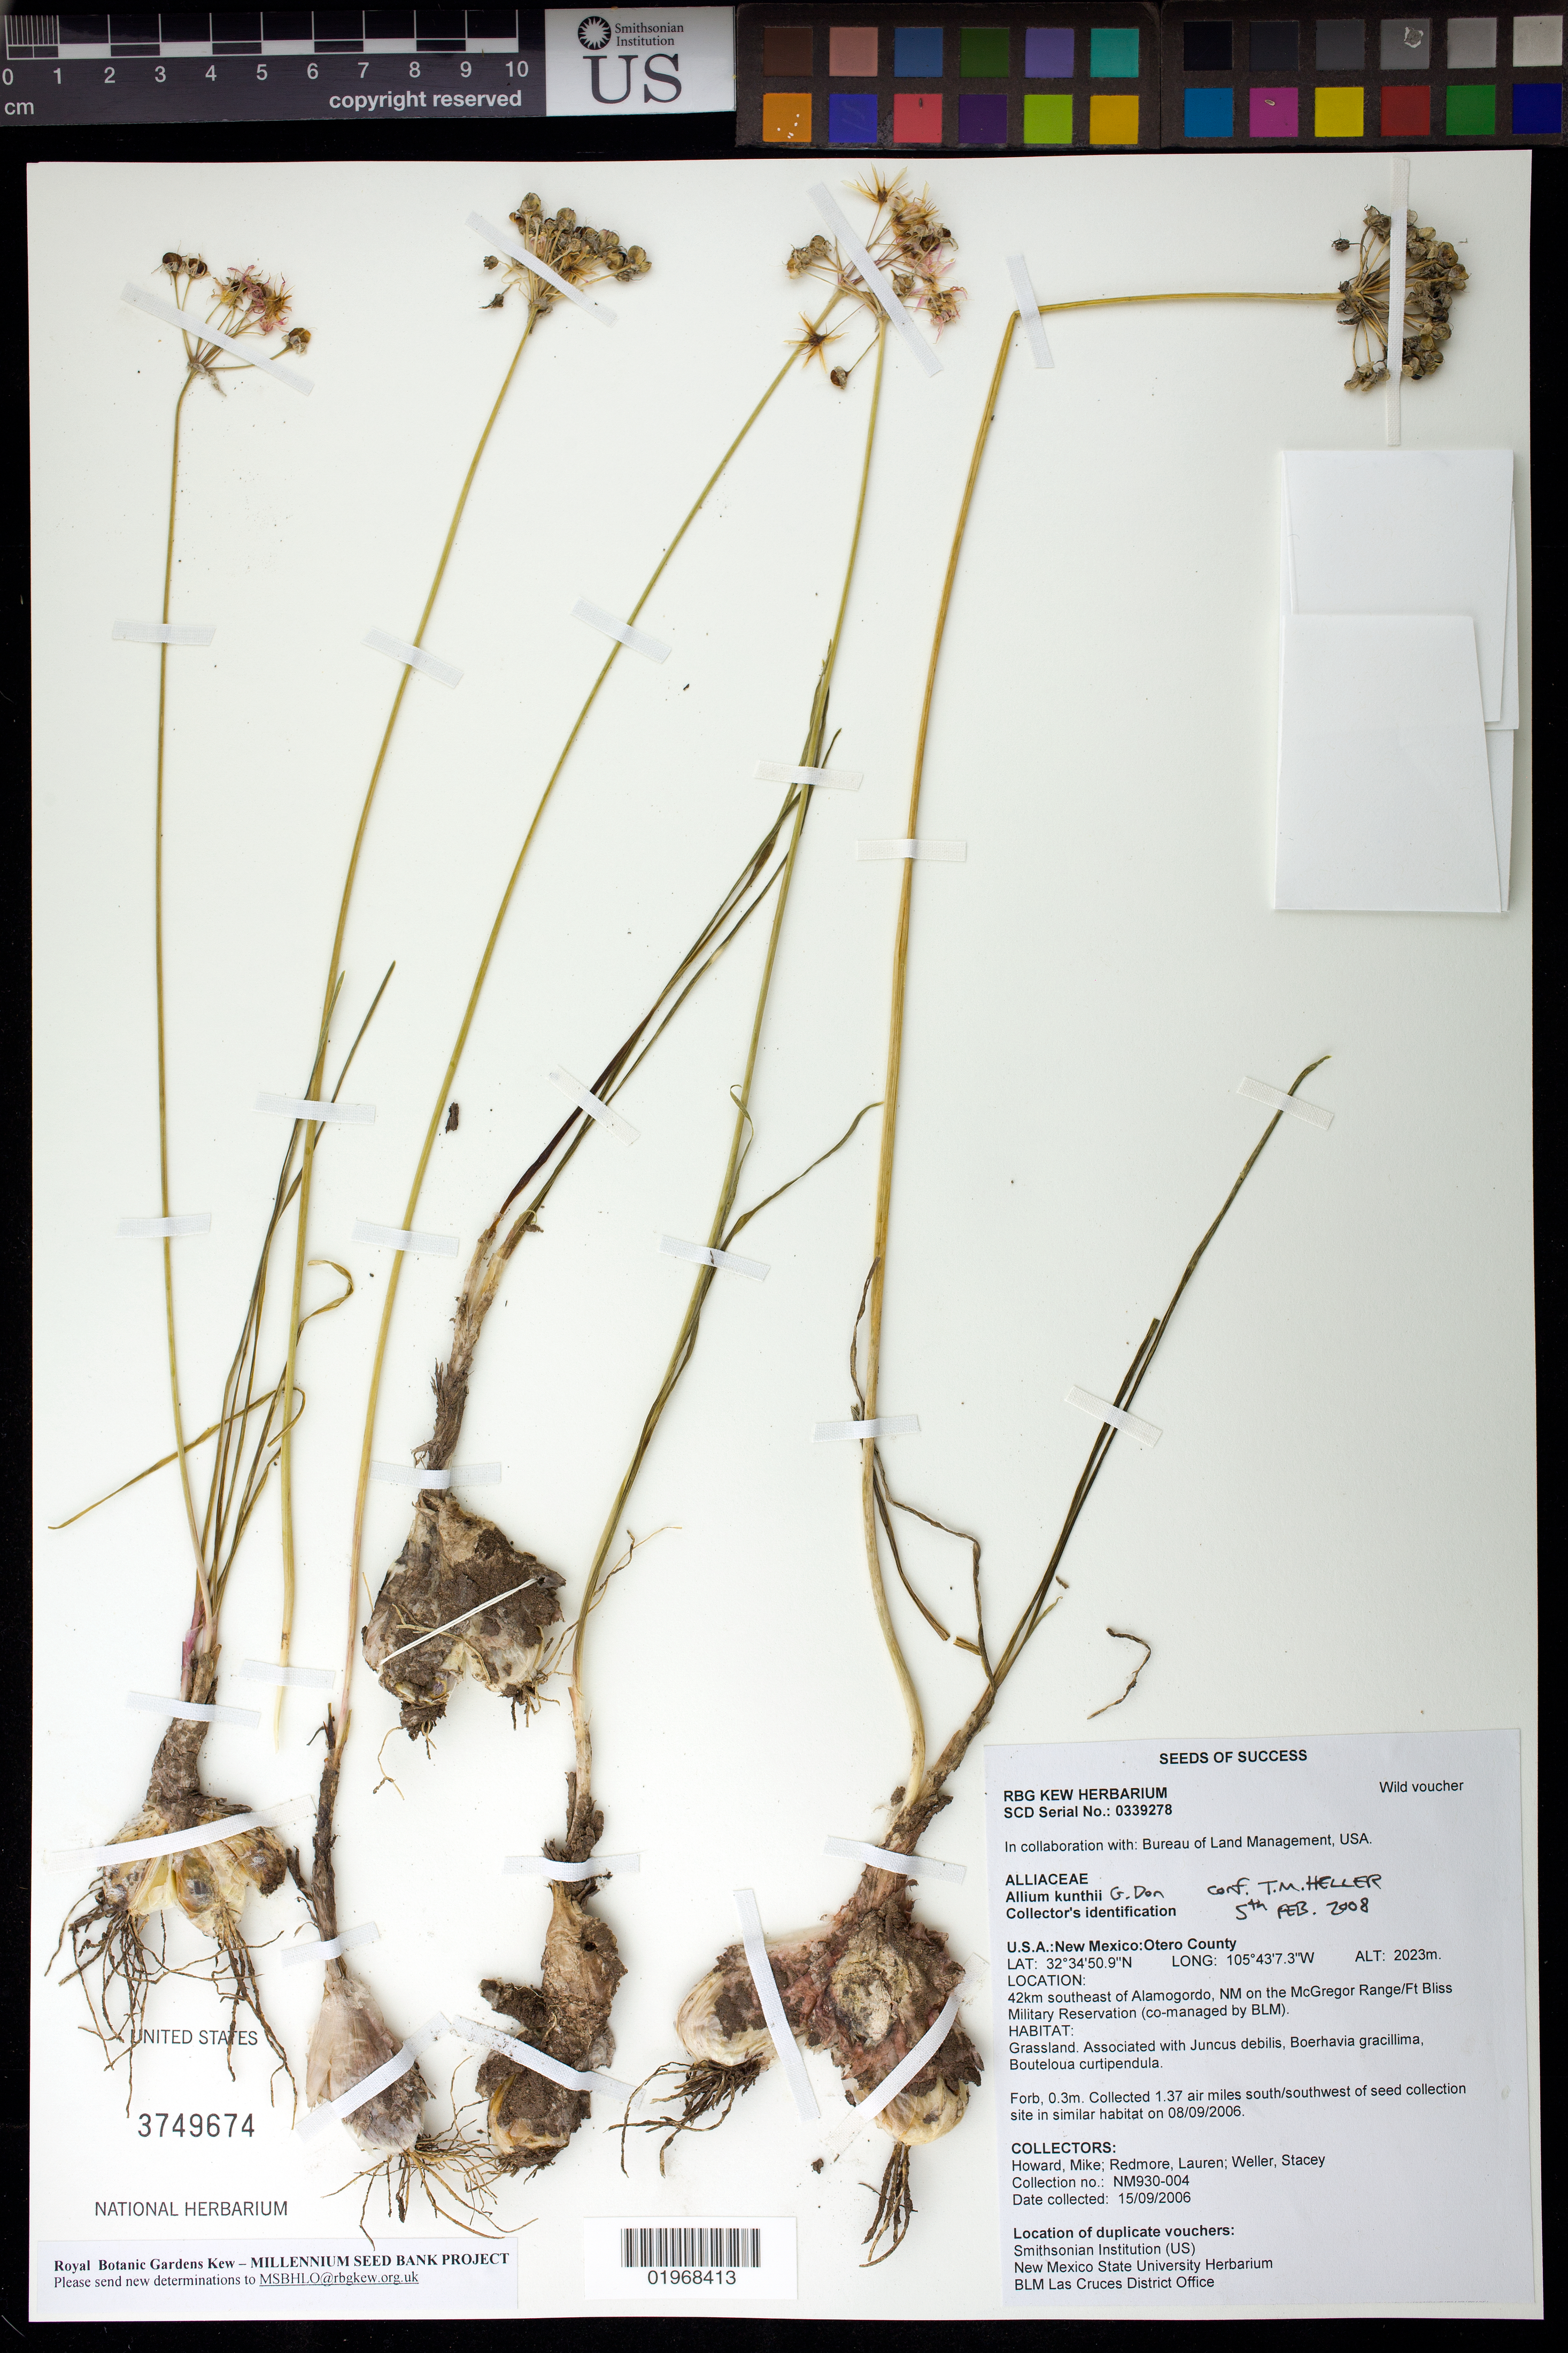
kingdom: Plantae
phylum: Tracheophyta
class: Liliopsida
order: Asparagales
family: Amaryllidaceae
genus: Allium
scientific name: Allium kunthii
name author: G. Don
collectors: M. Howard, L. Redmore & S. Weller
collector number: NM930-004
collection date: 2006-09-15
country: United States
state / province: New Mexico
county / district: Otero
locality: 42 km SE of Alamogordo, on the McGregor Range/Ft Bliss Military Reservation.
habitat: Grassland. With Juncus debilis, Boerhavia gracillima, Bouteloua curtipendula.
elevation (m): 2023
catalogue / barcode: US 3749674